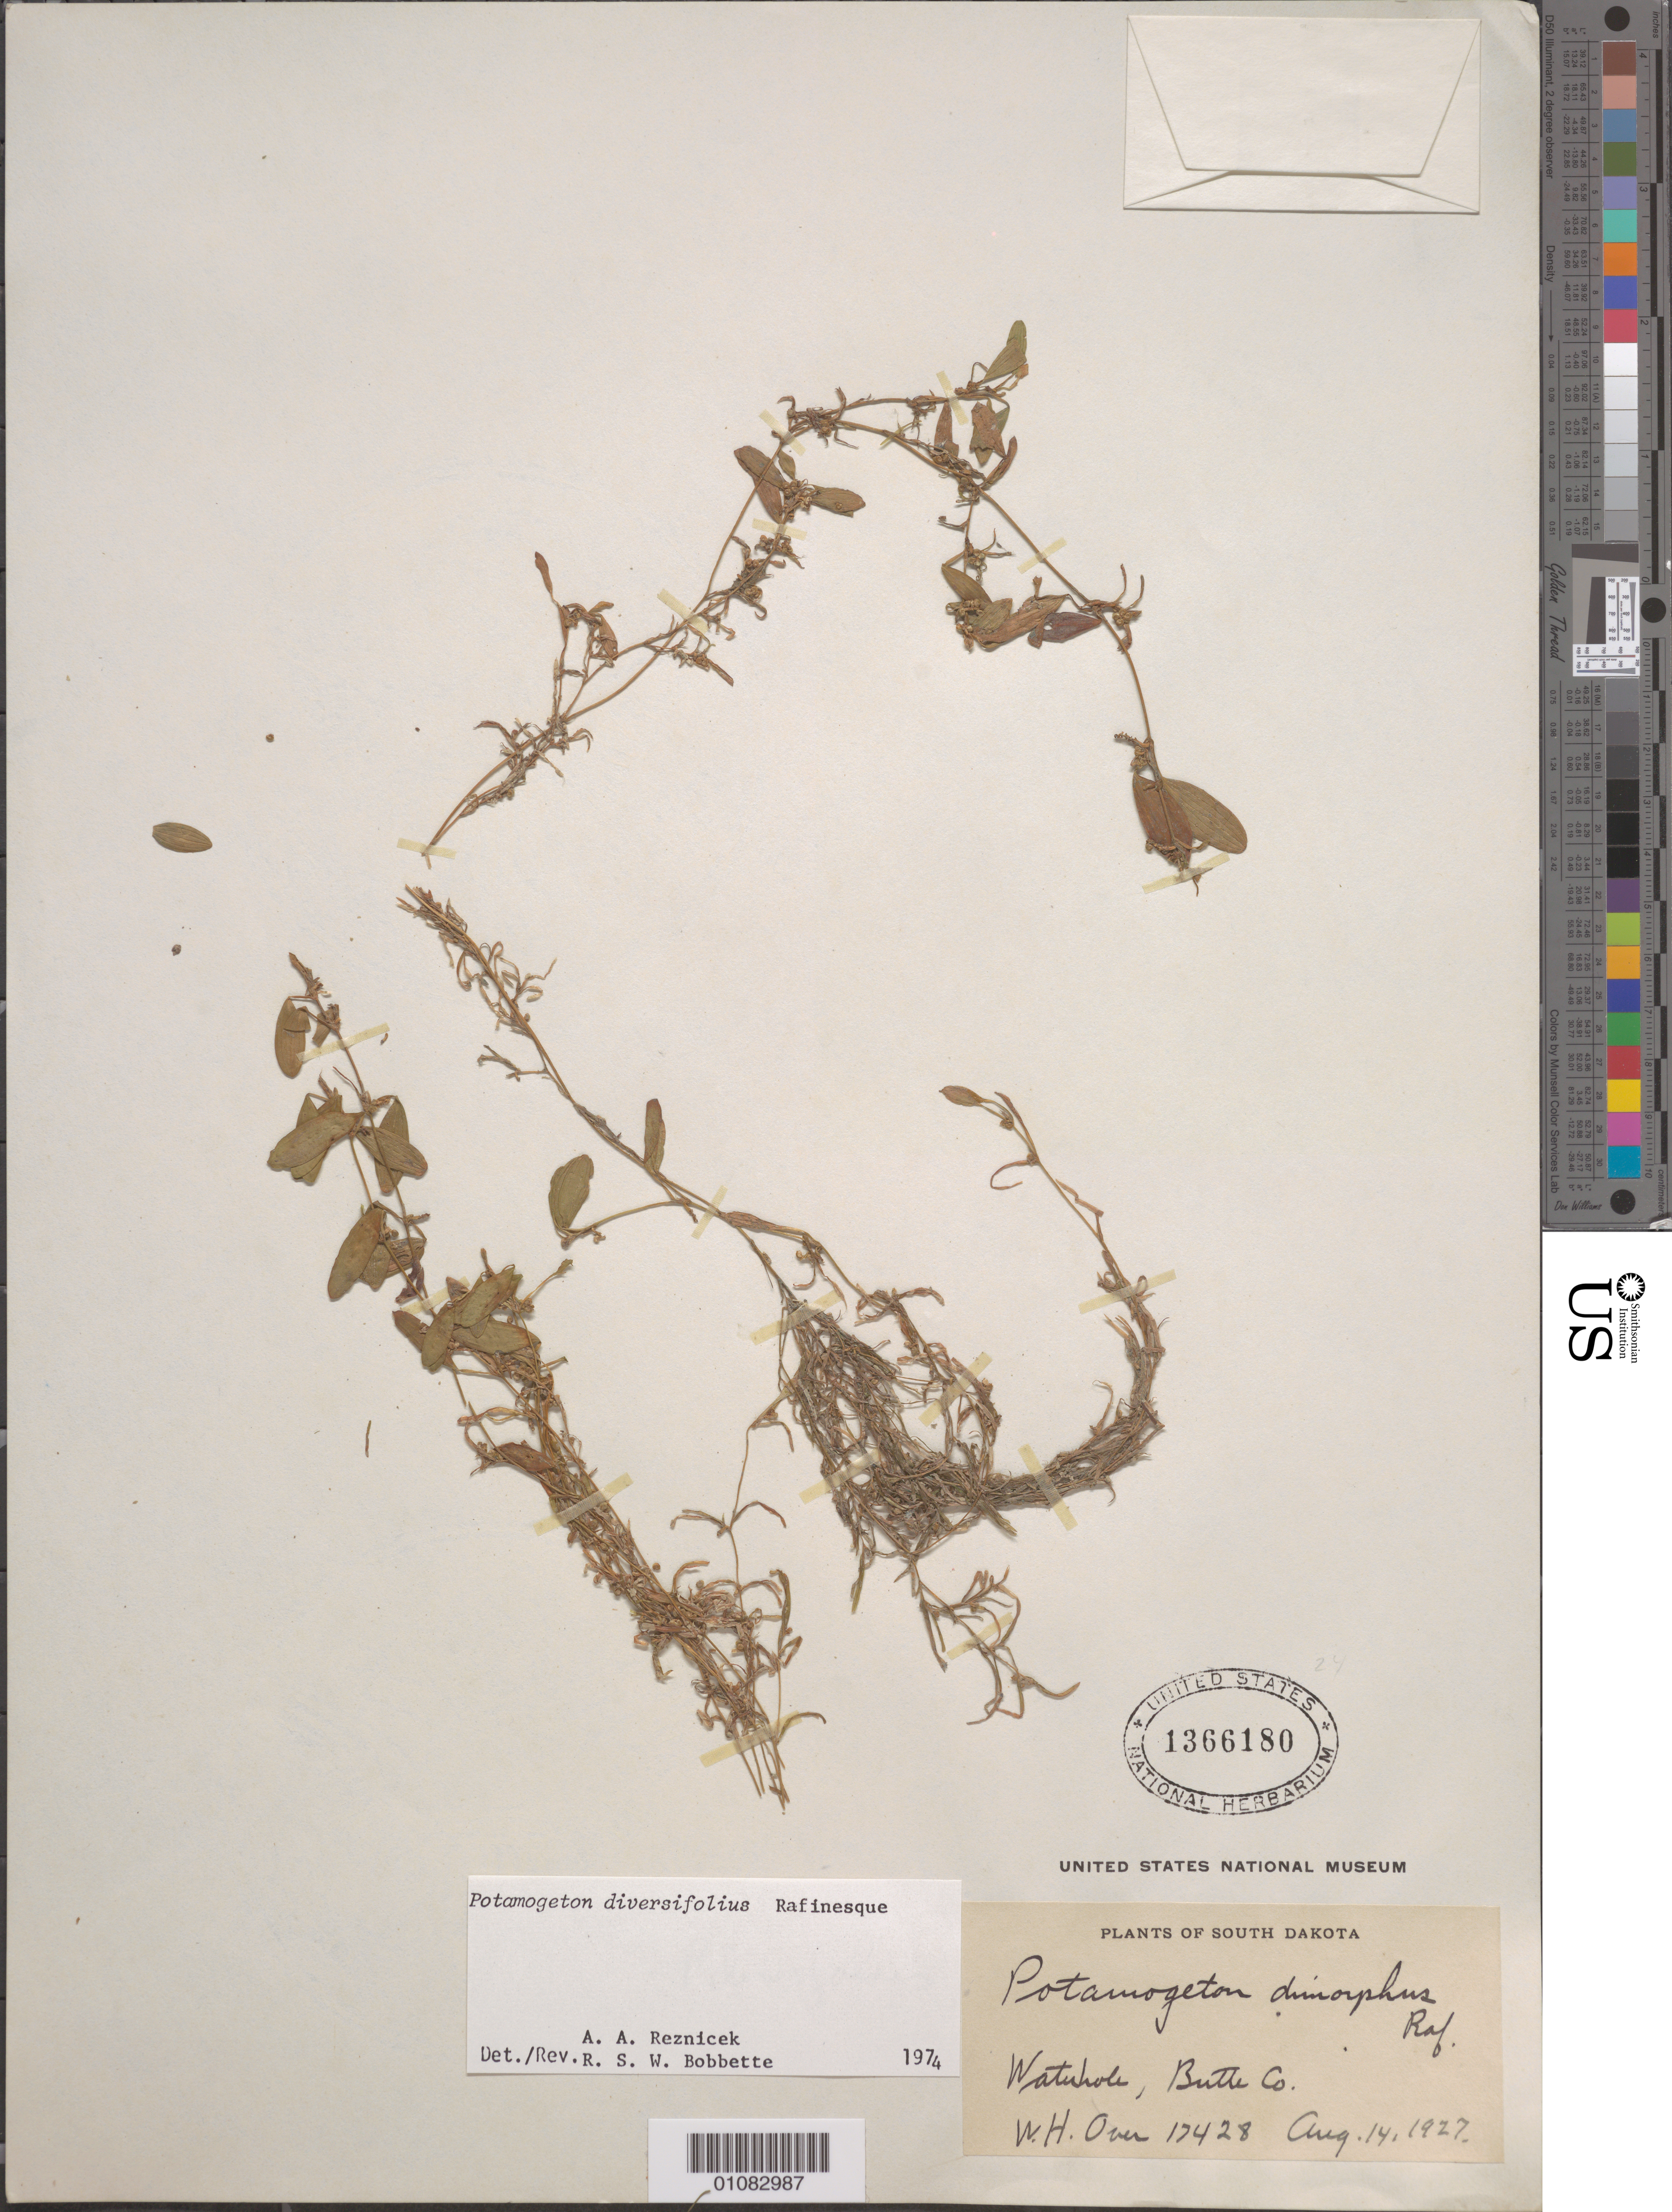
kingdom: Plantae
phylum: Tracheophyta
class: Liliopsida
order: Alismatales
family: Potamogetonaceae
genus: Potamogeton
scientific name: Potamogeton diversifolius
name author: Raf.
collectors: W. Over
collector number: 17428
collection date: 1927-08-14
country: United States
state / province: South Dakota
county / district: Butte County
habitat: Waterhole.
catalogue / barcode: US 1366180